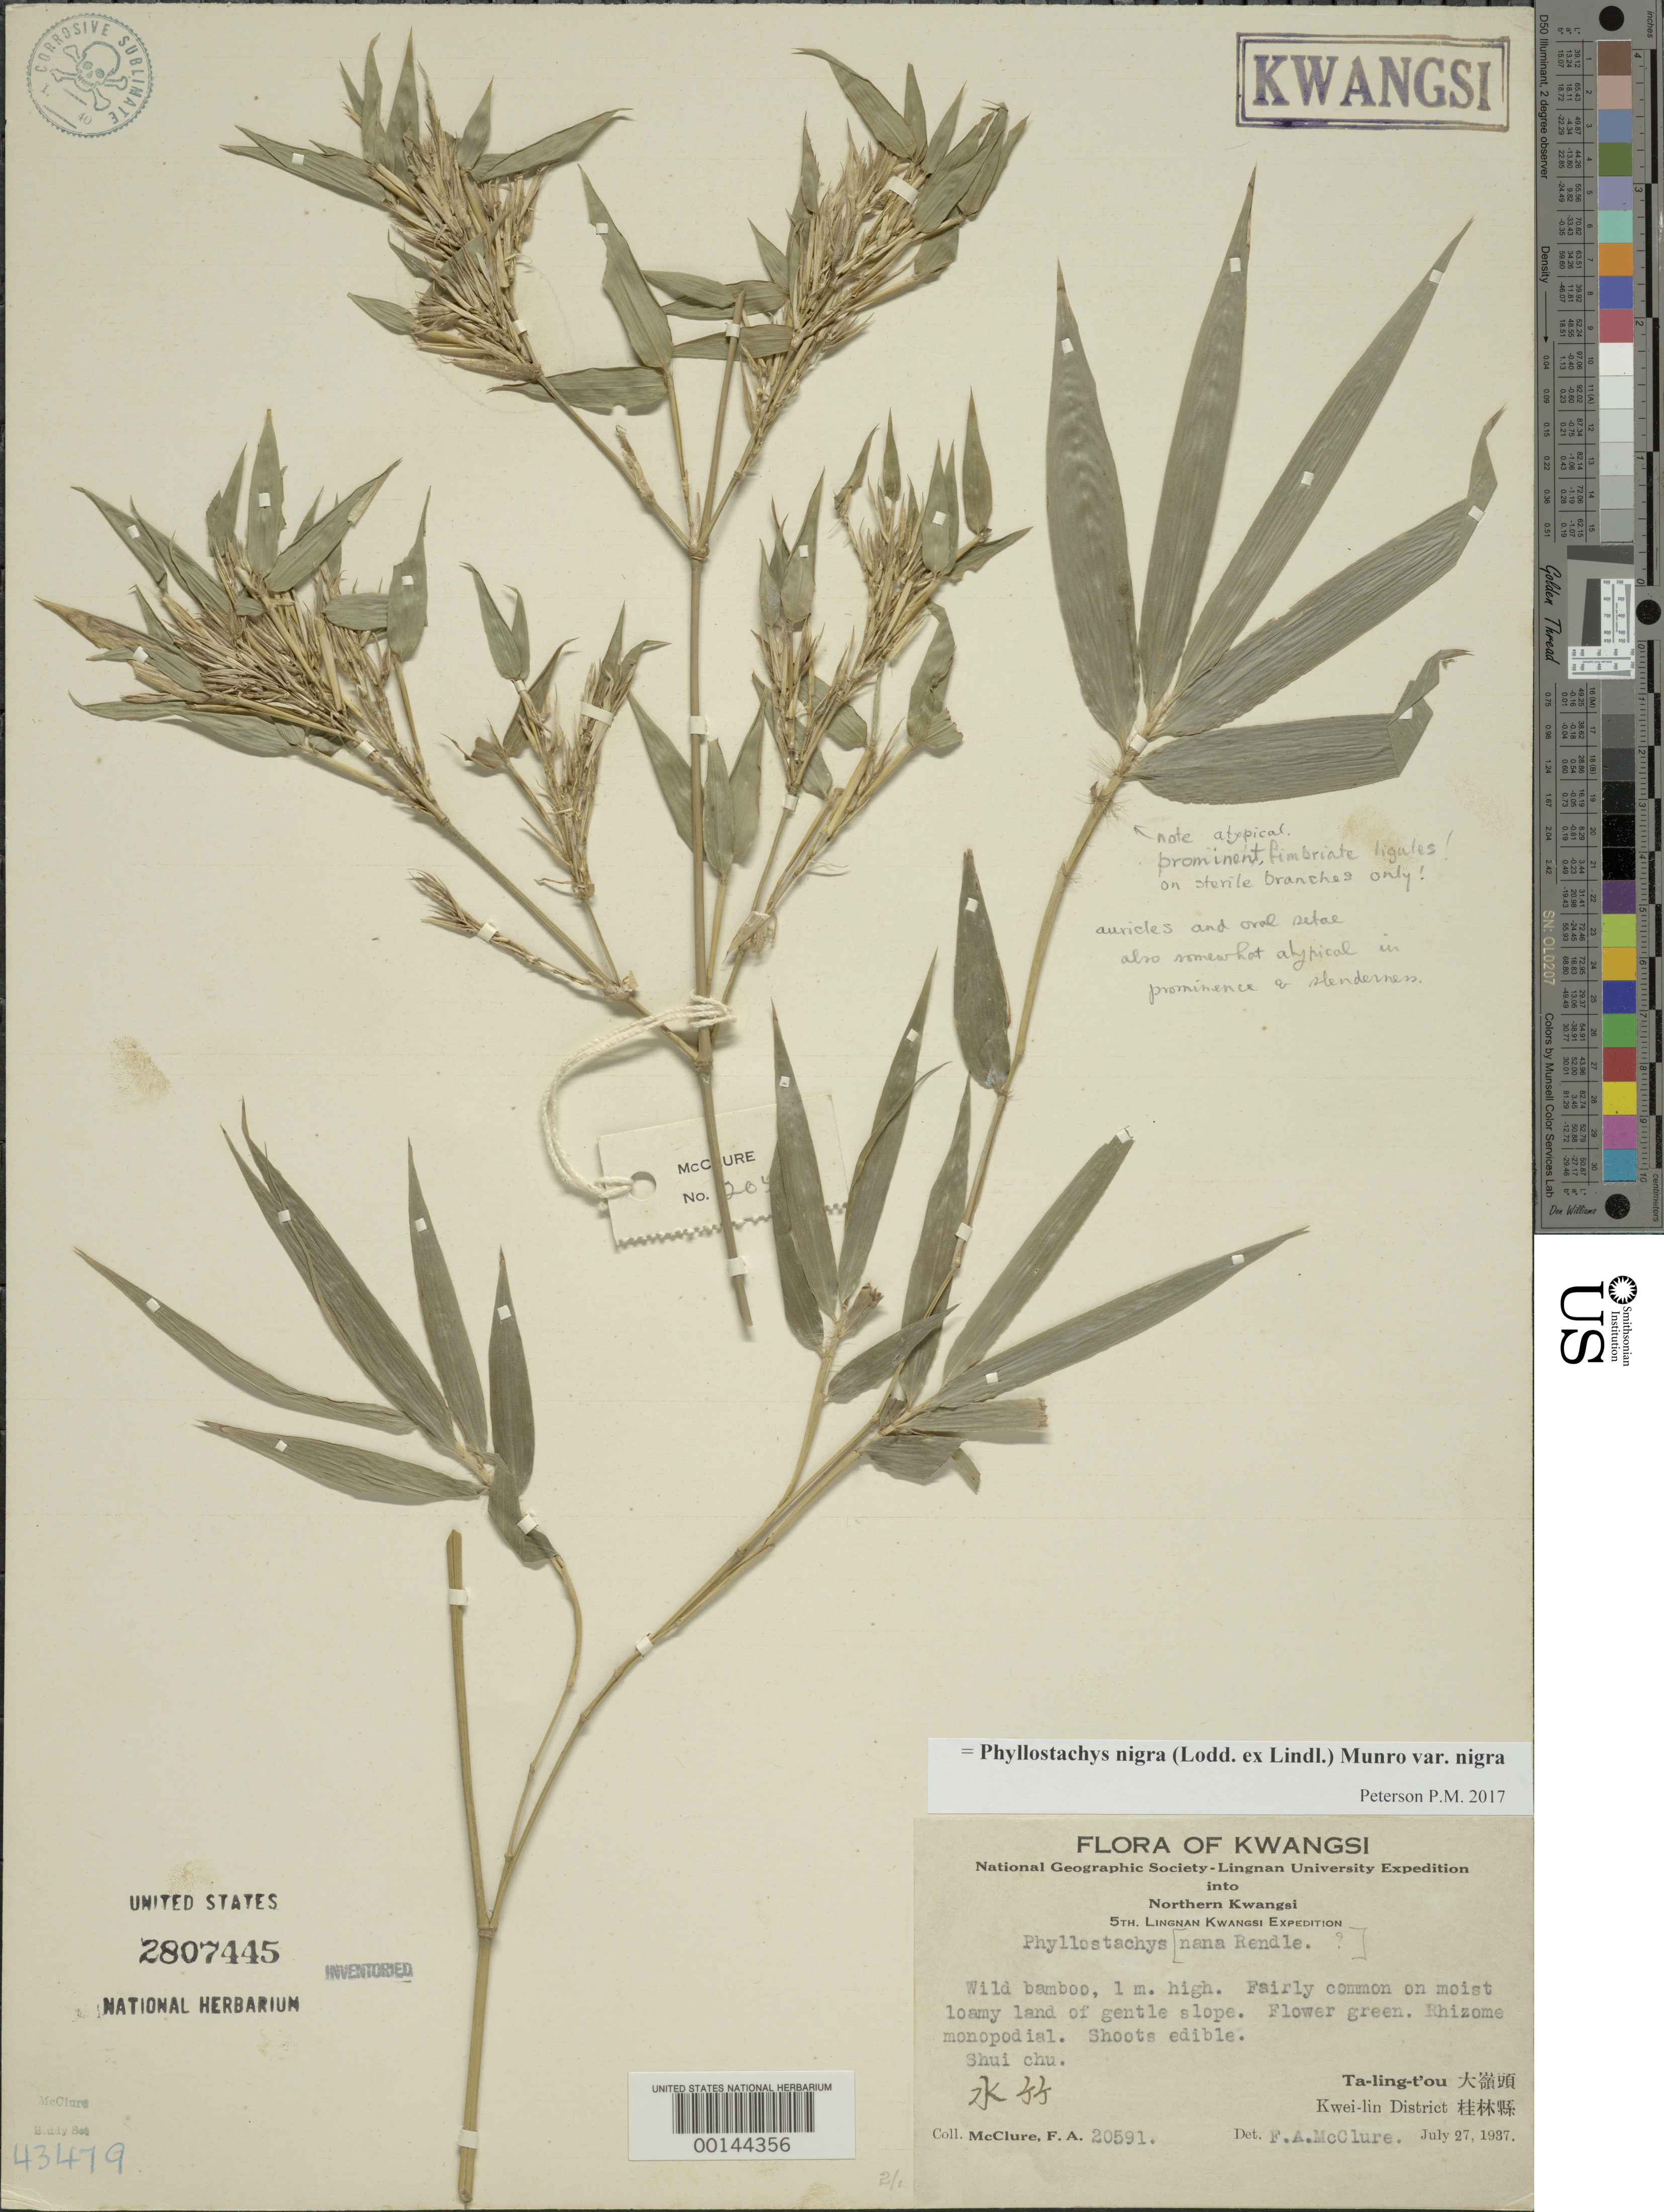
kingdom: Plantae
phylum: Tracheophyta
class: Liliopsida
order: Poales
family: Poaceae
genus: Phyllostachys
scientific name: Phyllostachys nigra var. nigra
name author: (Lodd. ex Lindl.) Munro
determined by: Poaceae Reorganization Project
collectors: F. A. McClure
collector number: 20591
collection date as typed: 27 Jul 1937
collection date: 1937-07-27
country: China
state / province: Jiangxi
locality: Kwei-lin, ta-ling-t'ou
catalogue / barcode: US 2807445